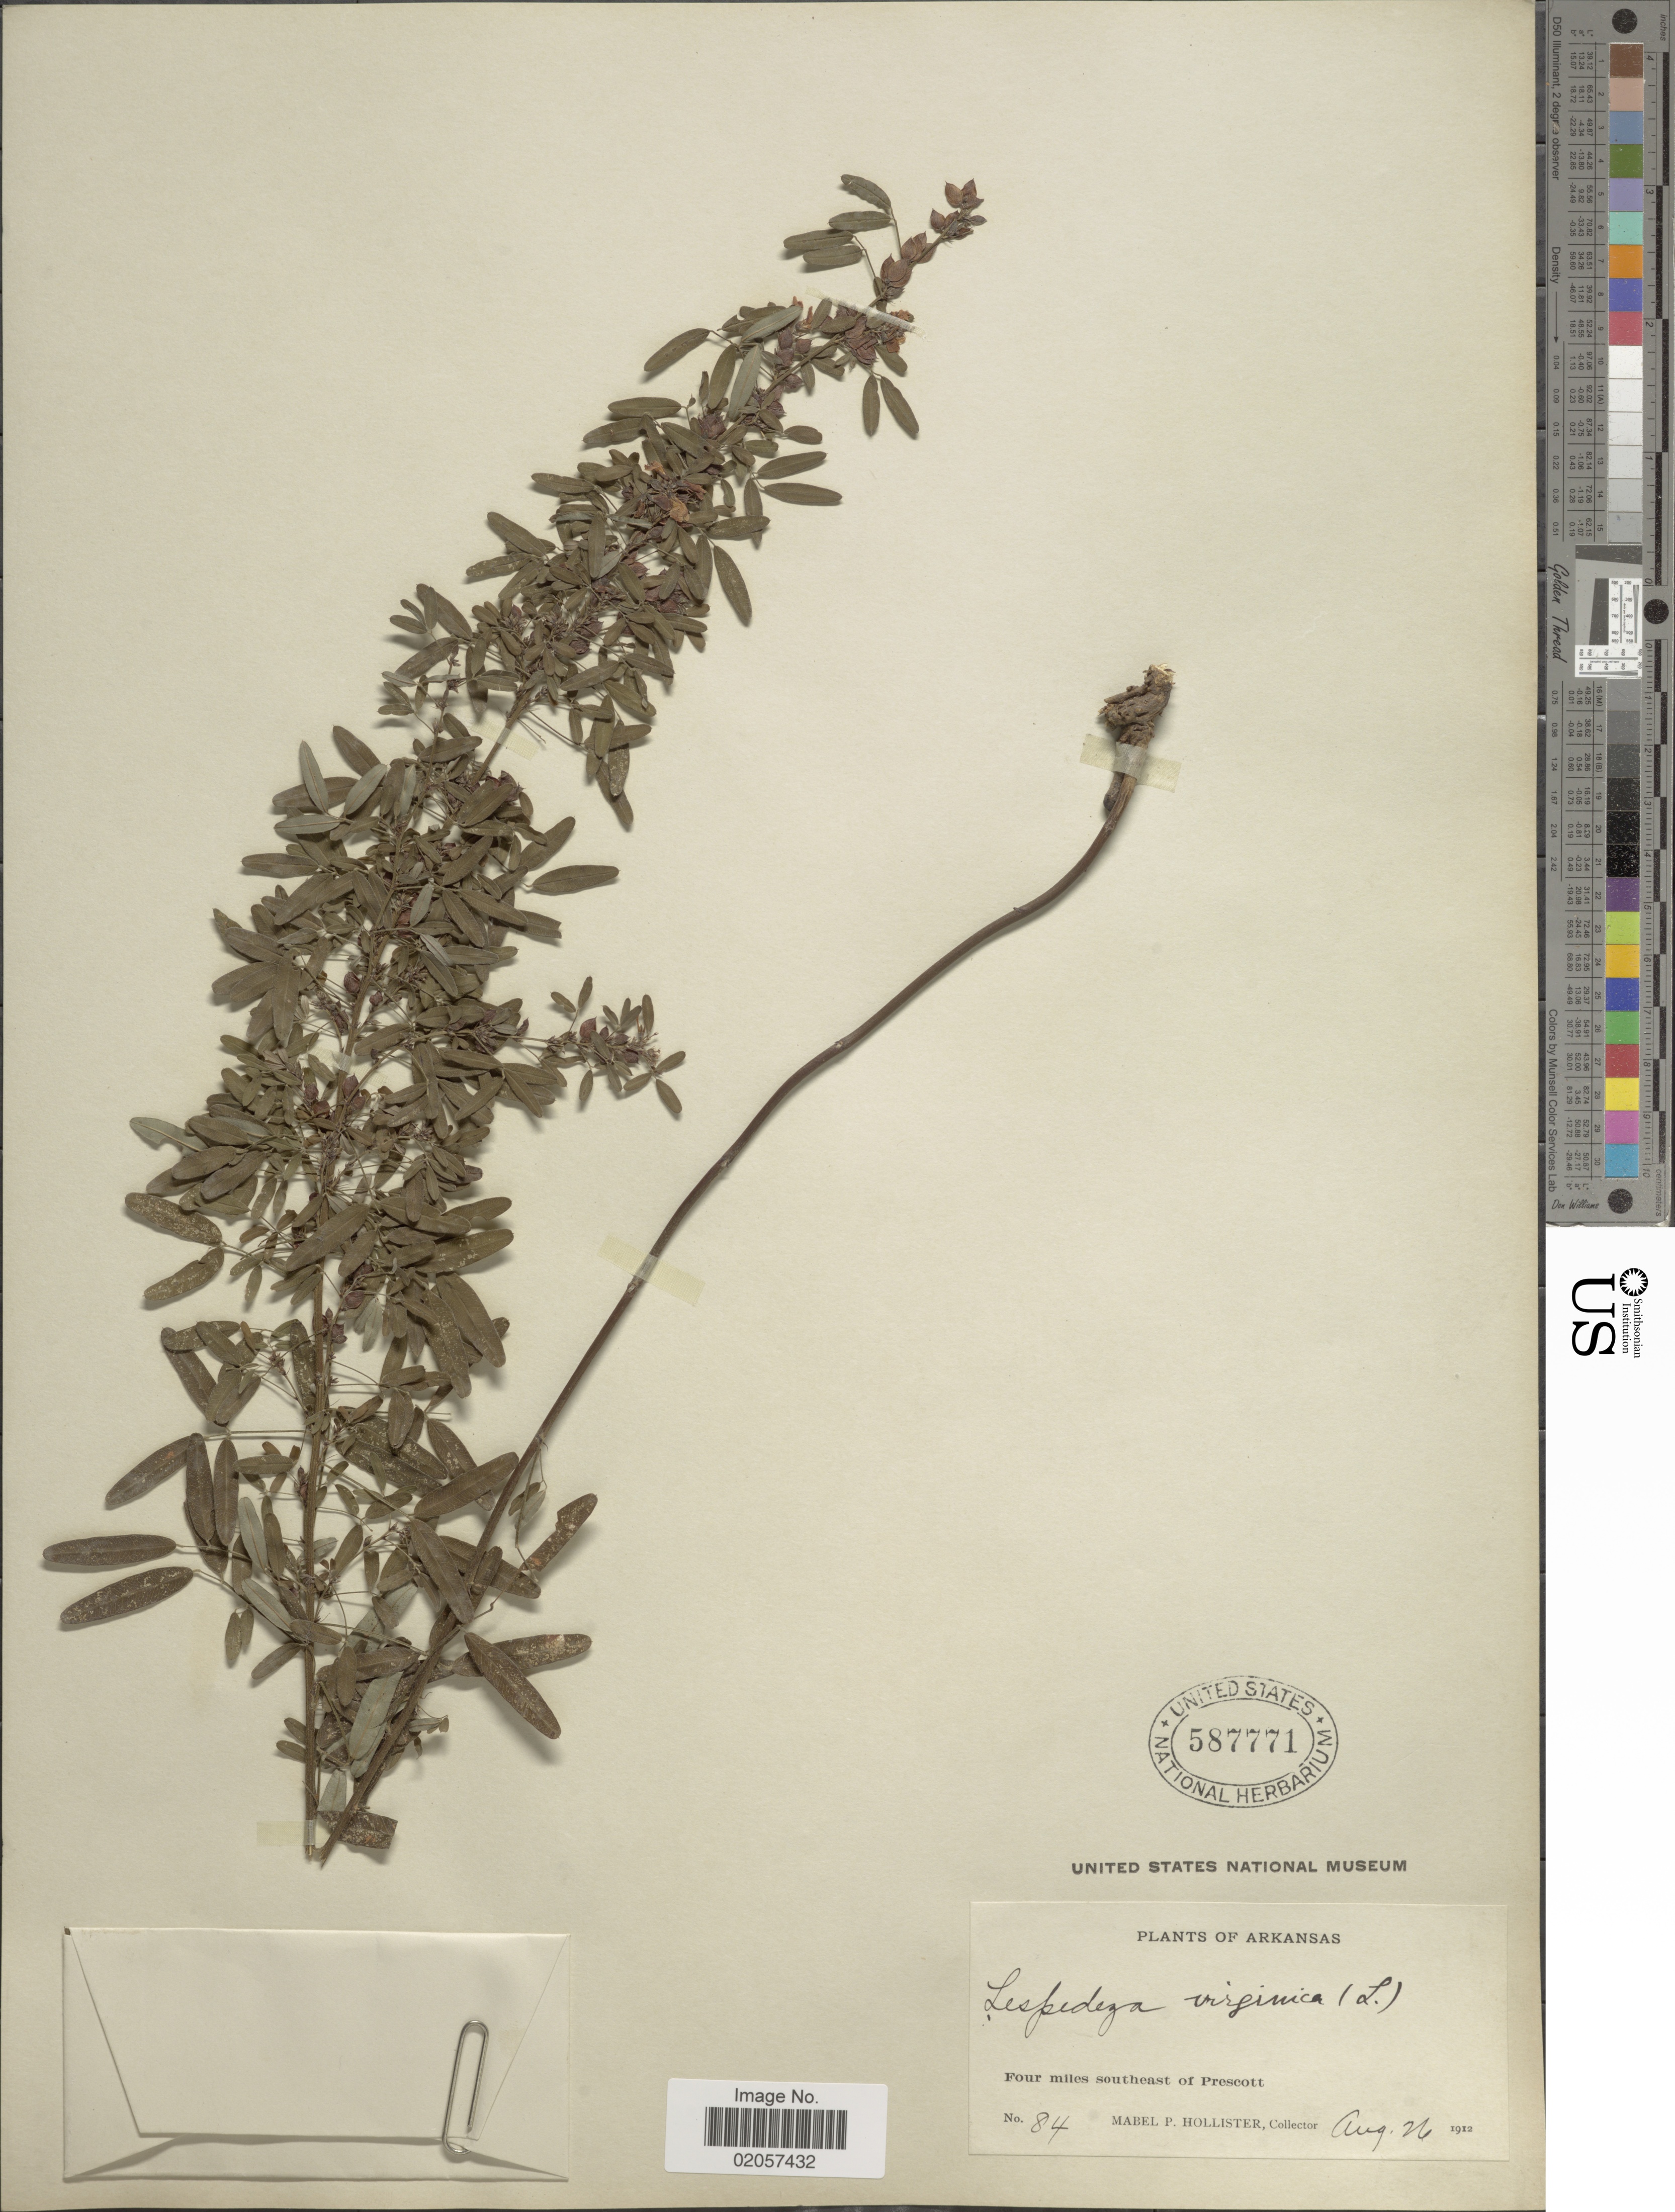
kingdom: Plantae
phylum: Tracheophyta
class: Magnoliopsida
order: Fabales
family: Fabaceae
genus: Lespedeza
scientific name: Lespedeza virginica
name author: (L.) Britton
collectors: M. Hollister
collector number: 84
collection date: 1912-08-26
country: United States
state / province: Arkansas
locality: Arkansas, Four miles southeast of Prescott.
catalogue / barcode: US 587771